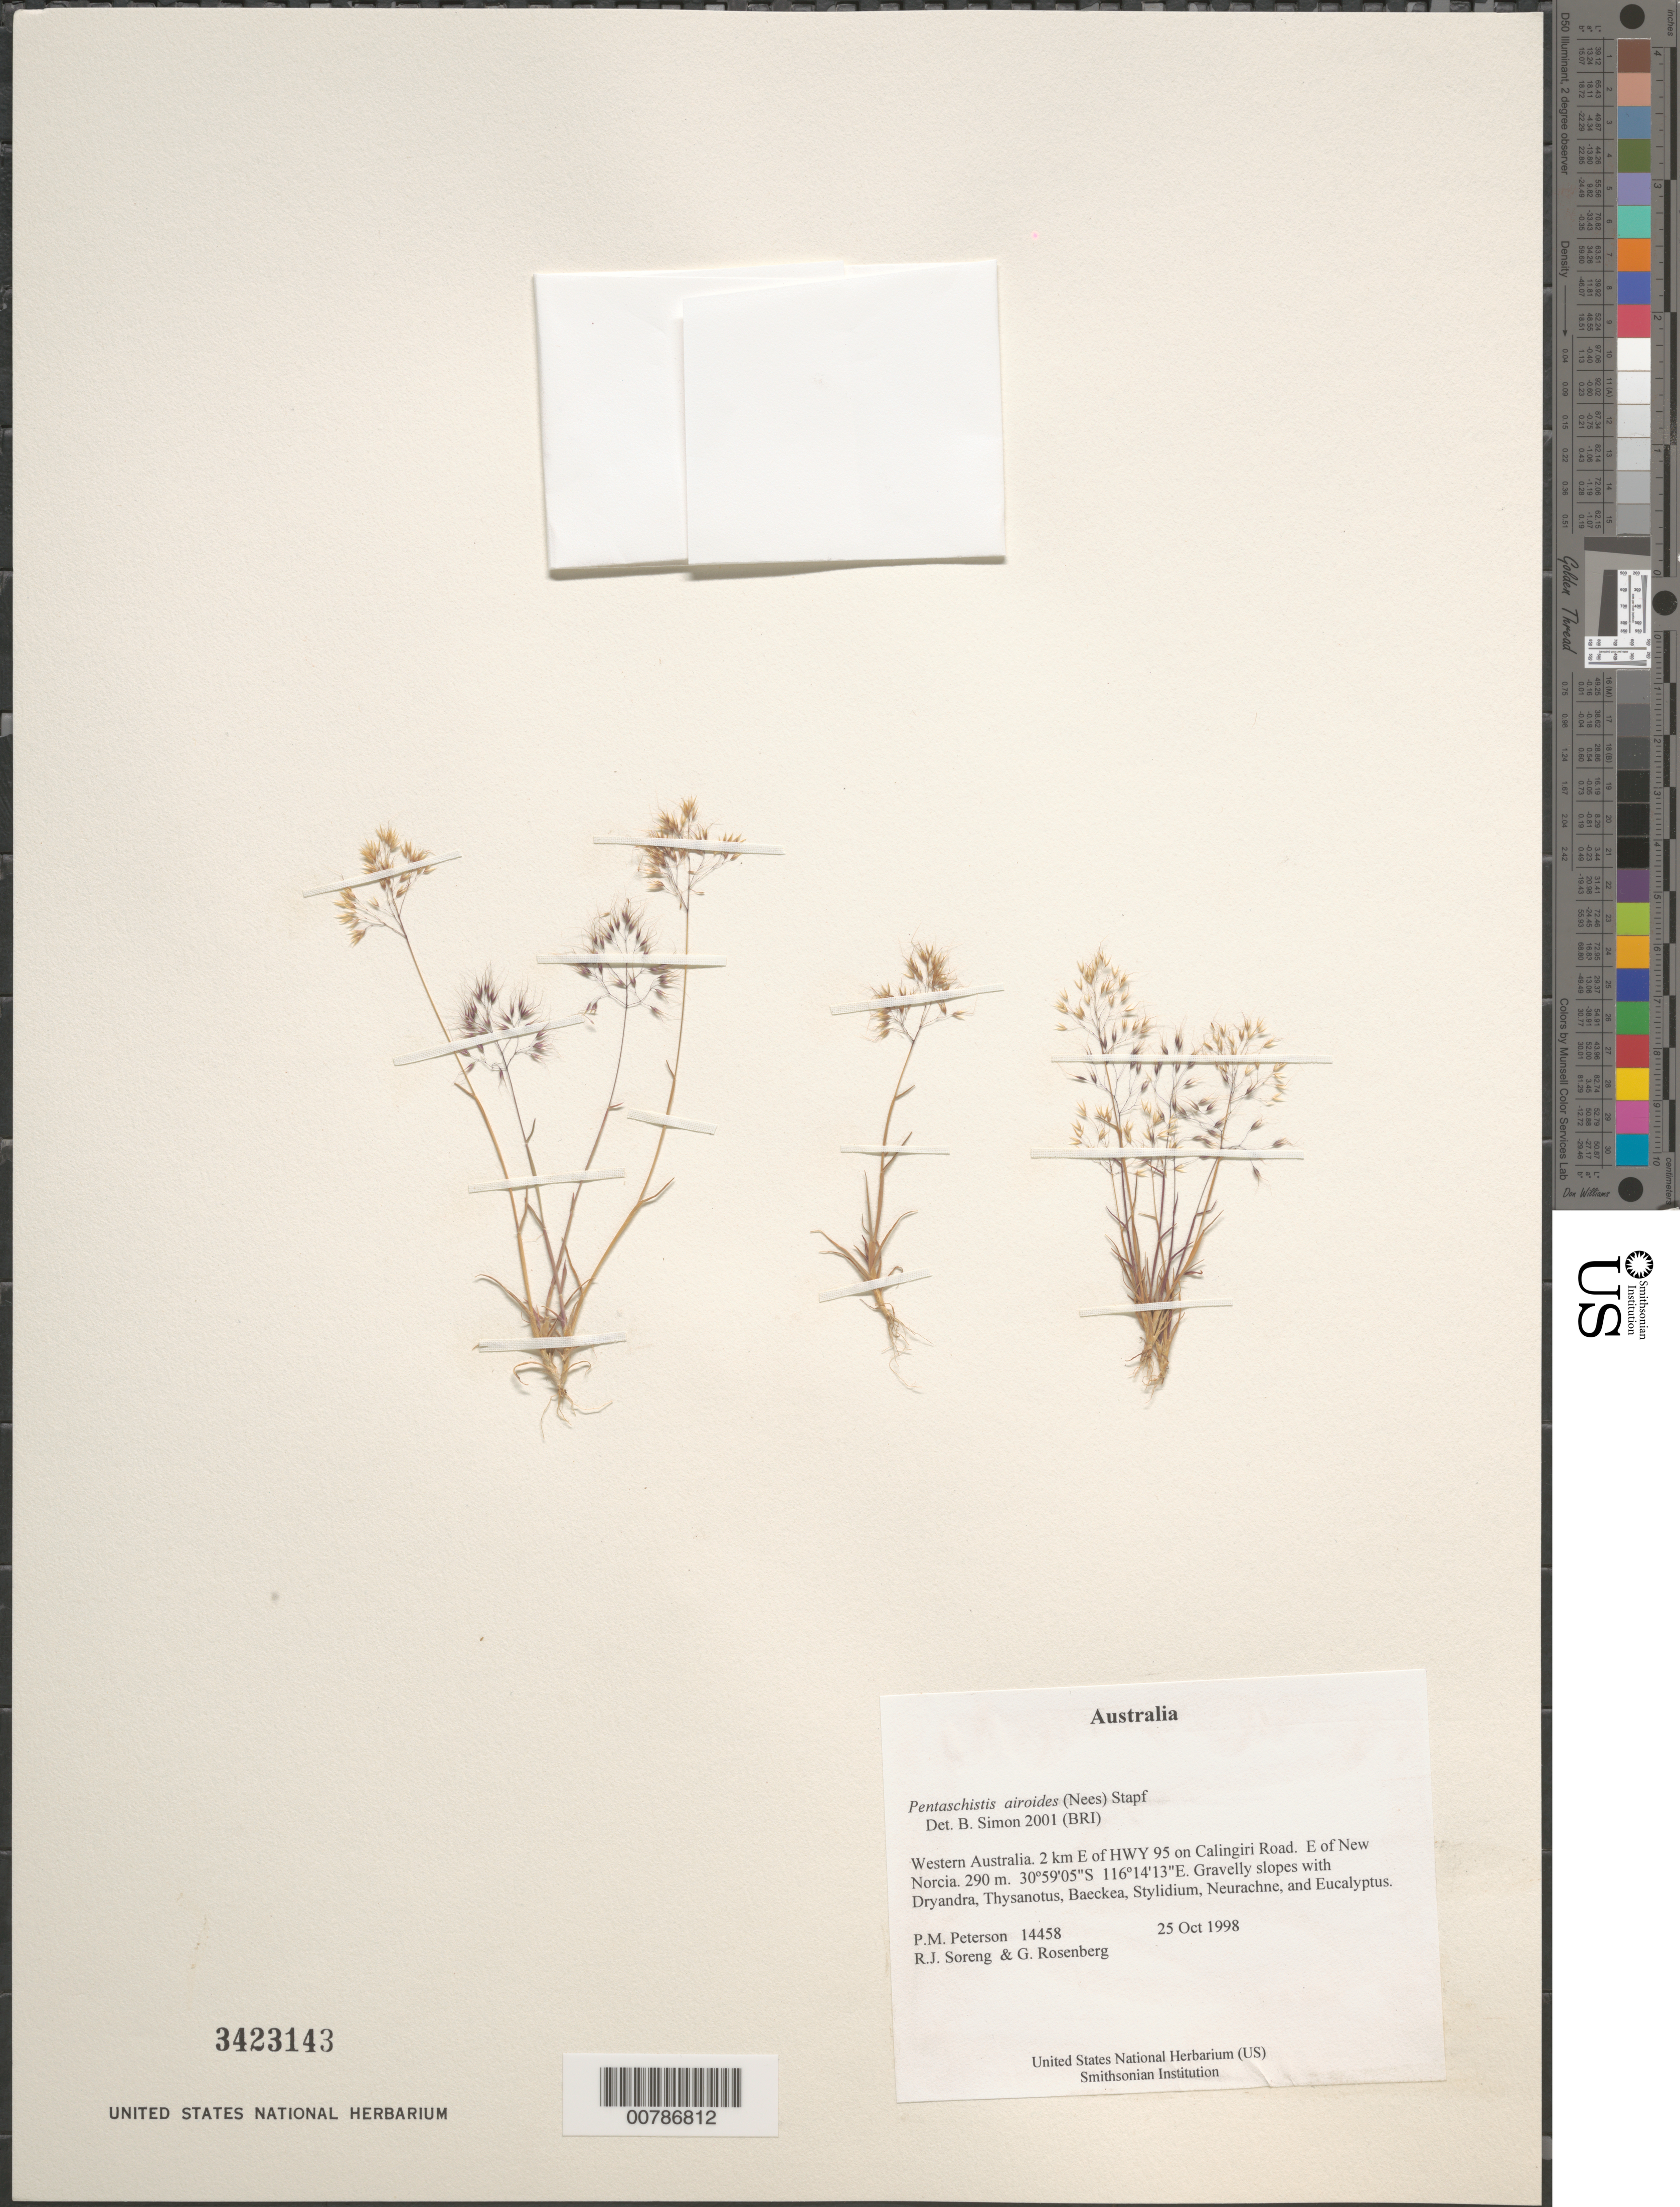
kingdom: Plantae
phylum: Tracheophyta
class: Liliopsida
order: Poales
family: Poaceae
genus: Pentaschistis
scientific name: Pentaschistis airoides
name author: (Nees) Stapf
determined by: Simon, B.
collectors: P. M. Peterson, R. J. Soreng & G. Rosenberg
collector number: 14458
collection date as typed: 25 Oct 1998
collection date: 1998-10-25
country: Australia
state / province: Western Australia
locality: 2 km E of HWY 95 on Calingiri Road. E of New Norcia.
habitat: Gravelly slopes with Dryandra, Thysanotus, Baeckea, Stylidium, Neurachne, and Eucalyptus.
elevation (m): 290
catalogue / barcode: US 3423143